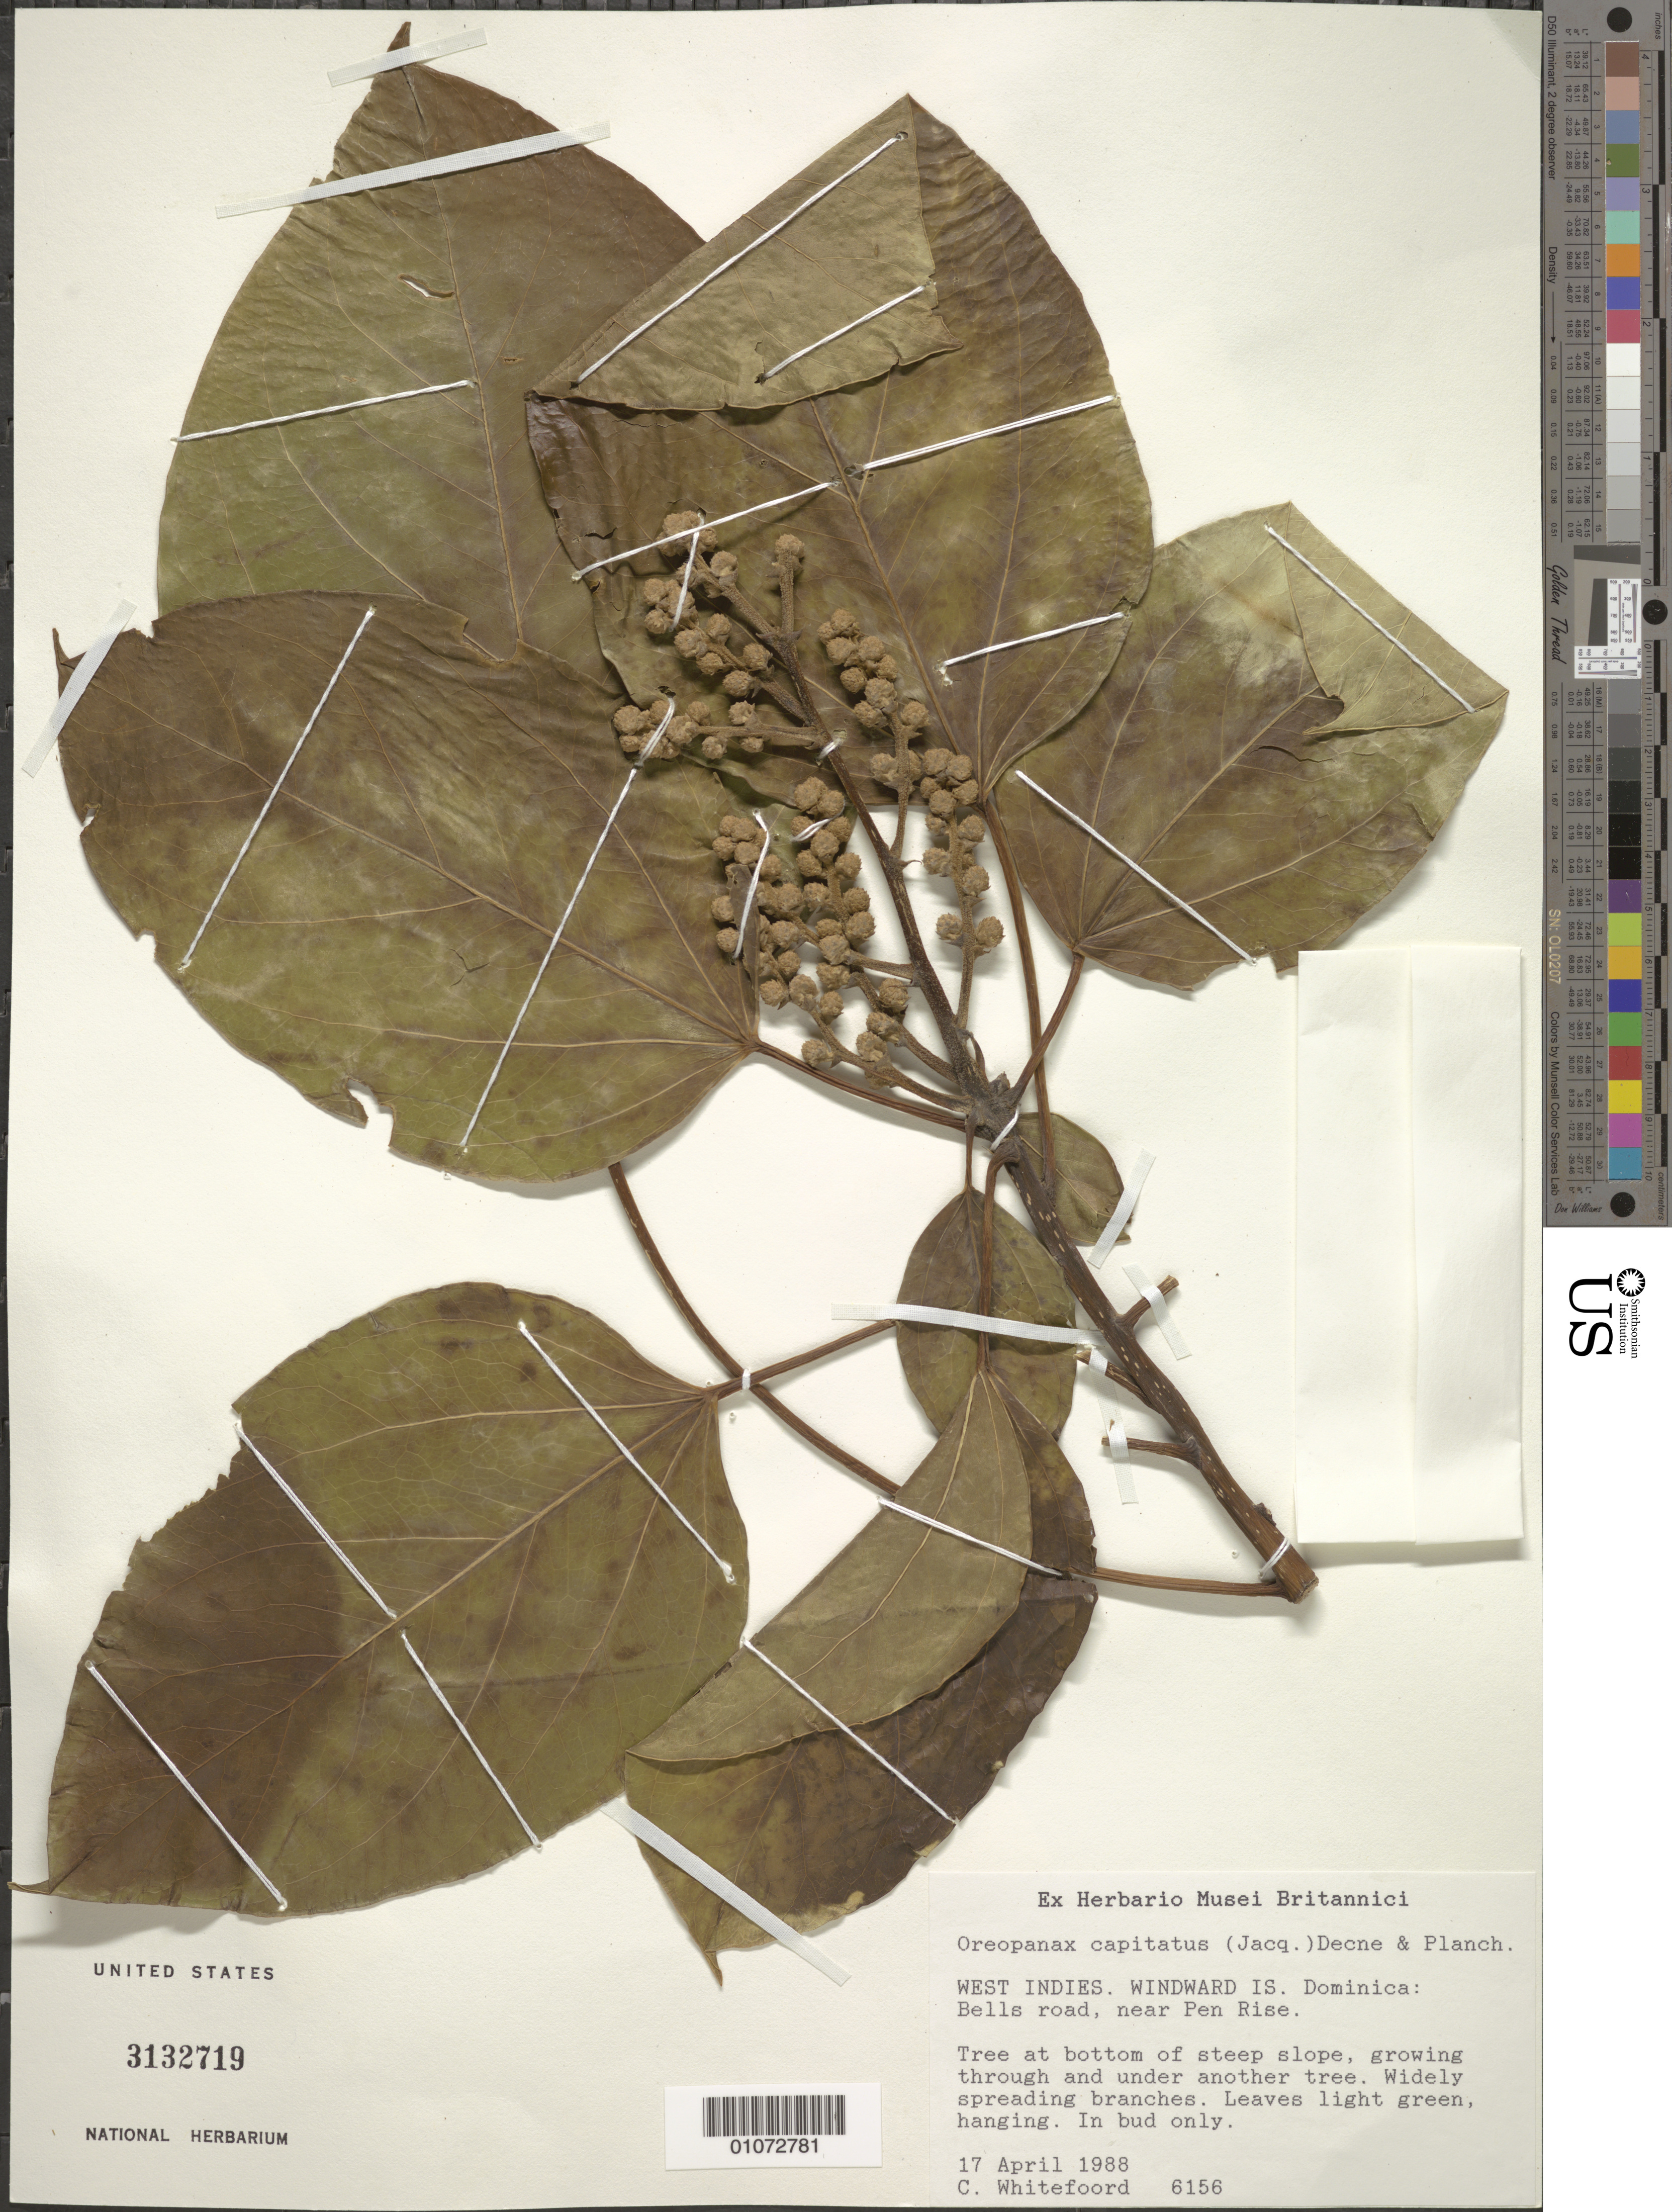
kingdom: Plantae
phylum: Tracheophyta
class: Magnoliopsida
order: Apiales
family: Araliaceae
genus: Oreopanax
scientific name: Oreopanax capitatus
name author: (Jacq.) Decne. & Planch.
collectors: C. Whitefoord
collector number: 6156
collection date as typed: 17 Apr 1988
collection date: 1988-04-17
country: Dominica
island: Dominica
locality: Tree at bottom of steep slope, growing through and under another tree. Bells Road, near Pen Rise.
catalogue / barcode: US 3132719